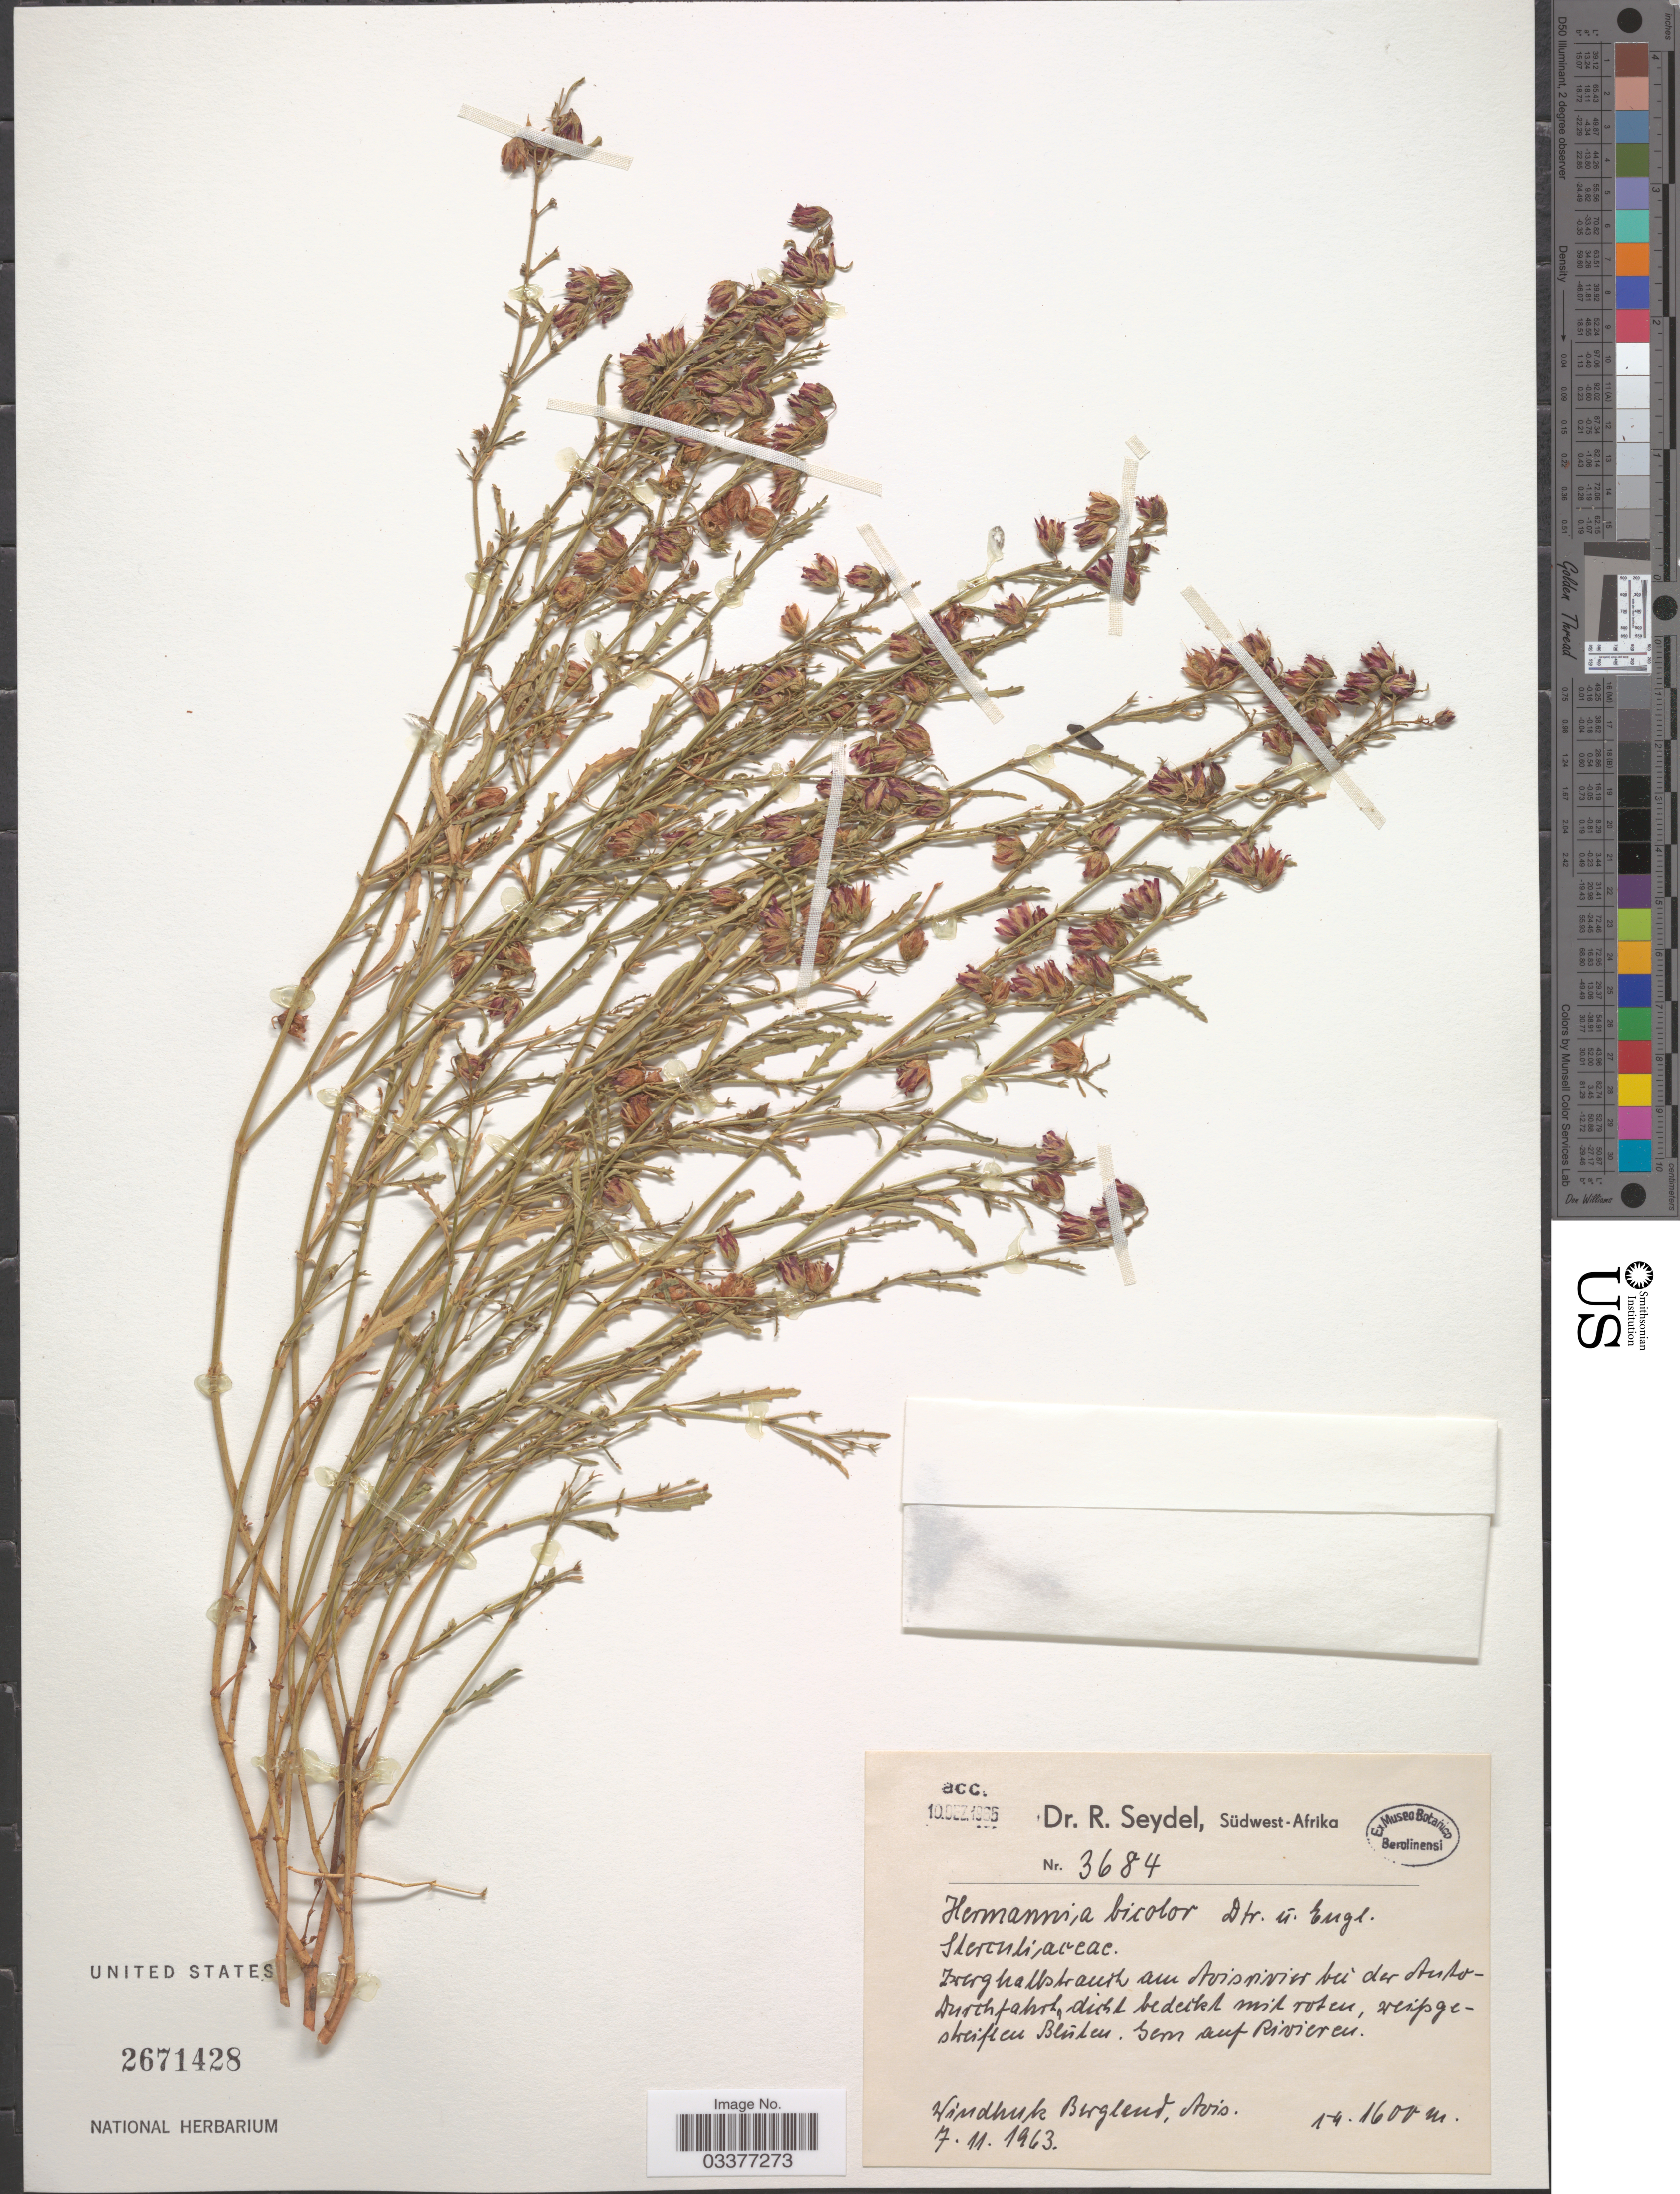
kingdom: Plantae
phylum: Tracheophyta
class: Magnoliopsida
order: Malvales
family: Malvaceae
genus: Hermannia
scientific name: Hermannia bicolor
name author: Engl. & Dinter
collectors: R. Seydel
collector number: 3684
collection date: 1963-11-07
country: Namibia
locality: Südwest-Afrika. Zwerghalbstrauch am Avisrivier bei der Autodurchfahrt. Windhuk Bergland, Avis.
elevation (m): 1600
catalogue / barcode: US 2671428